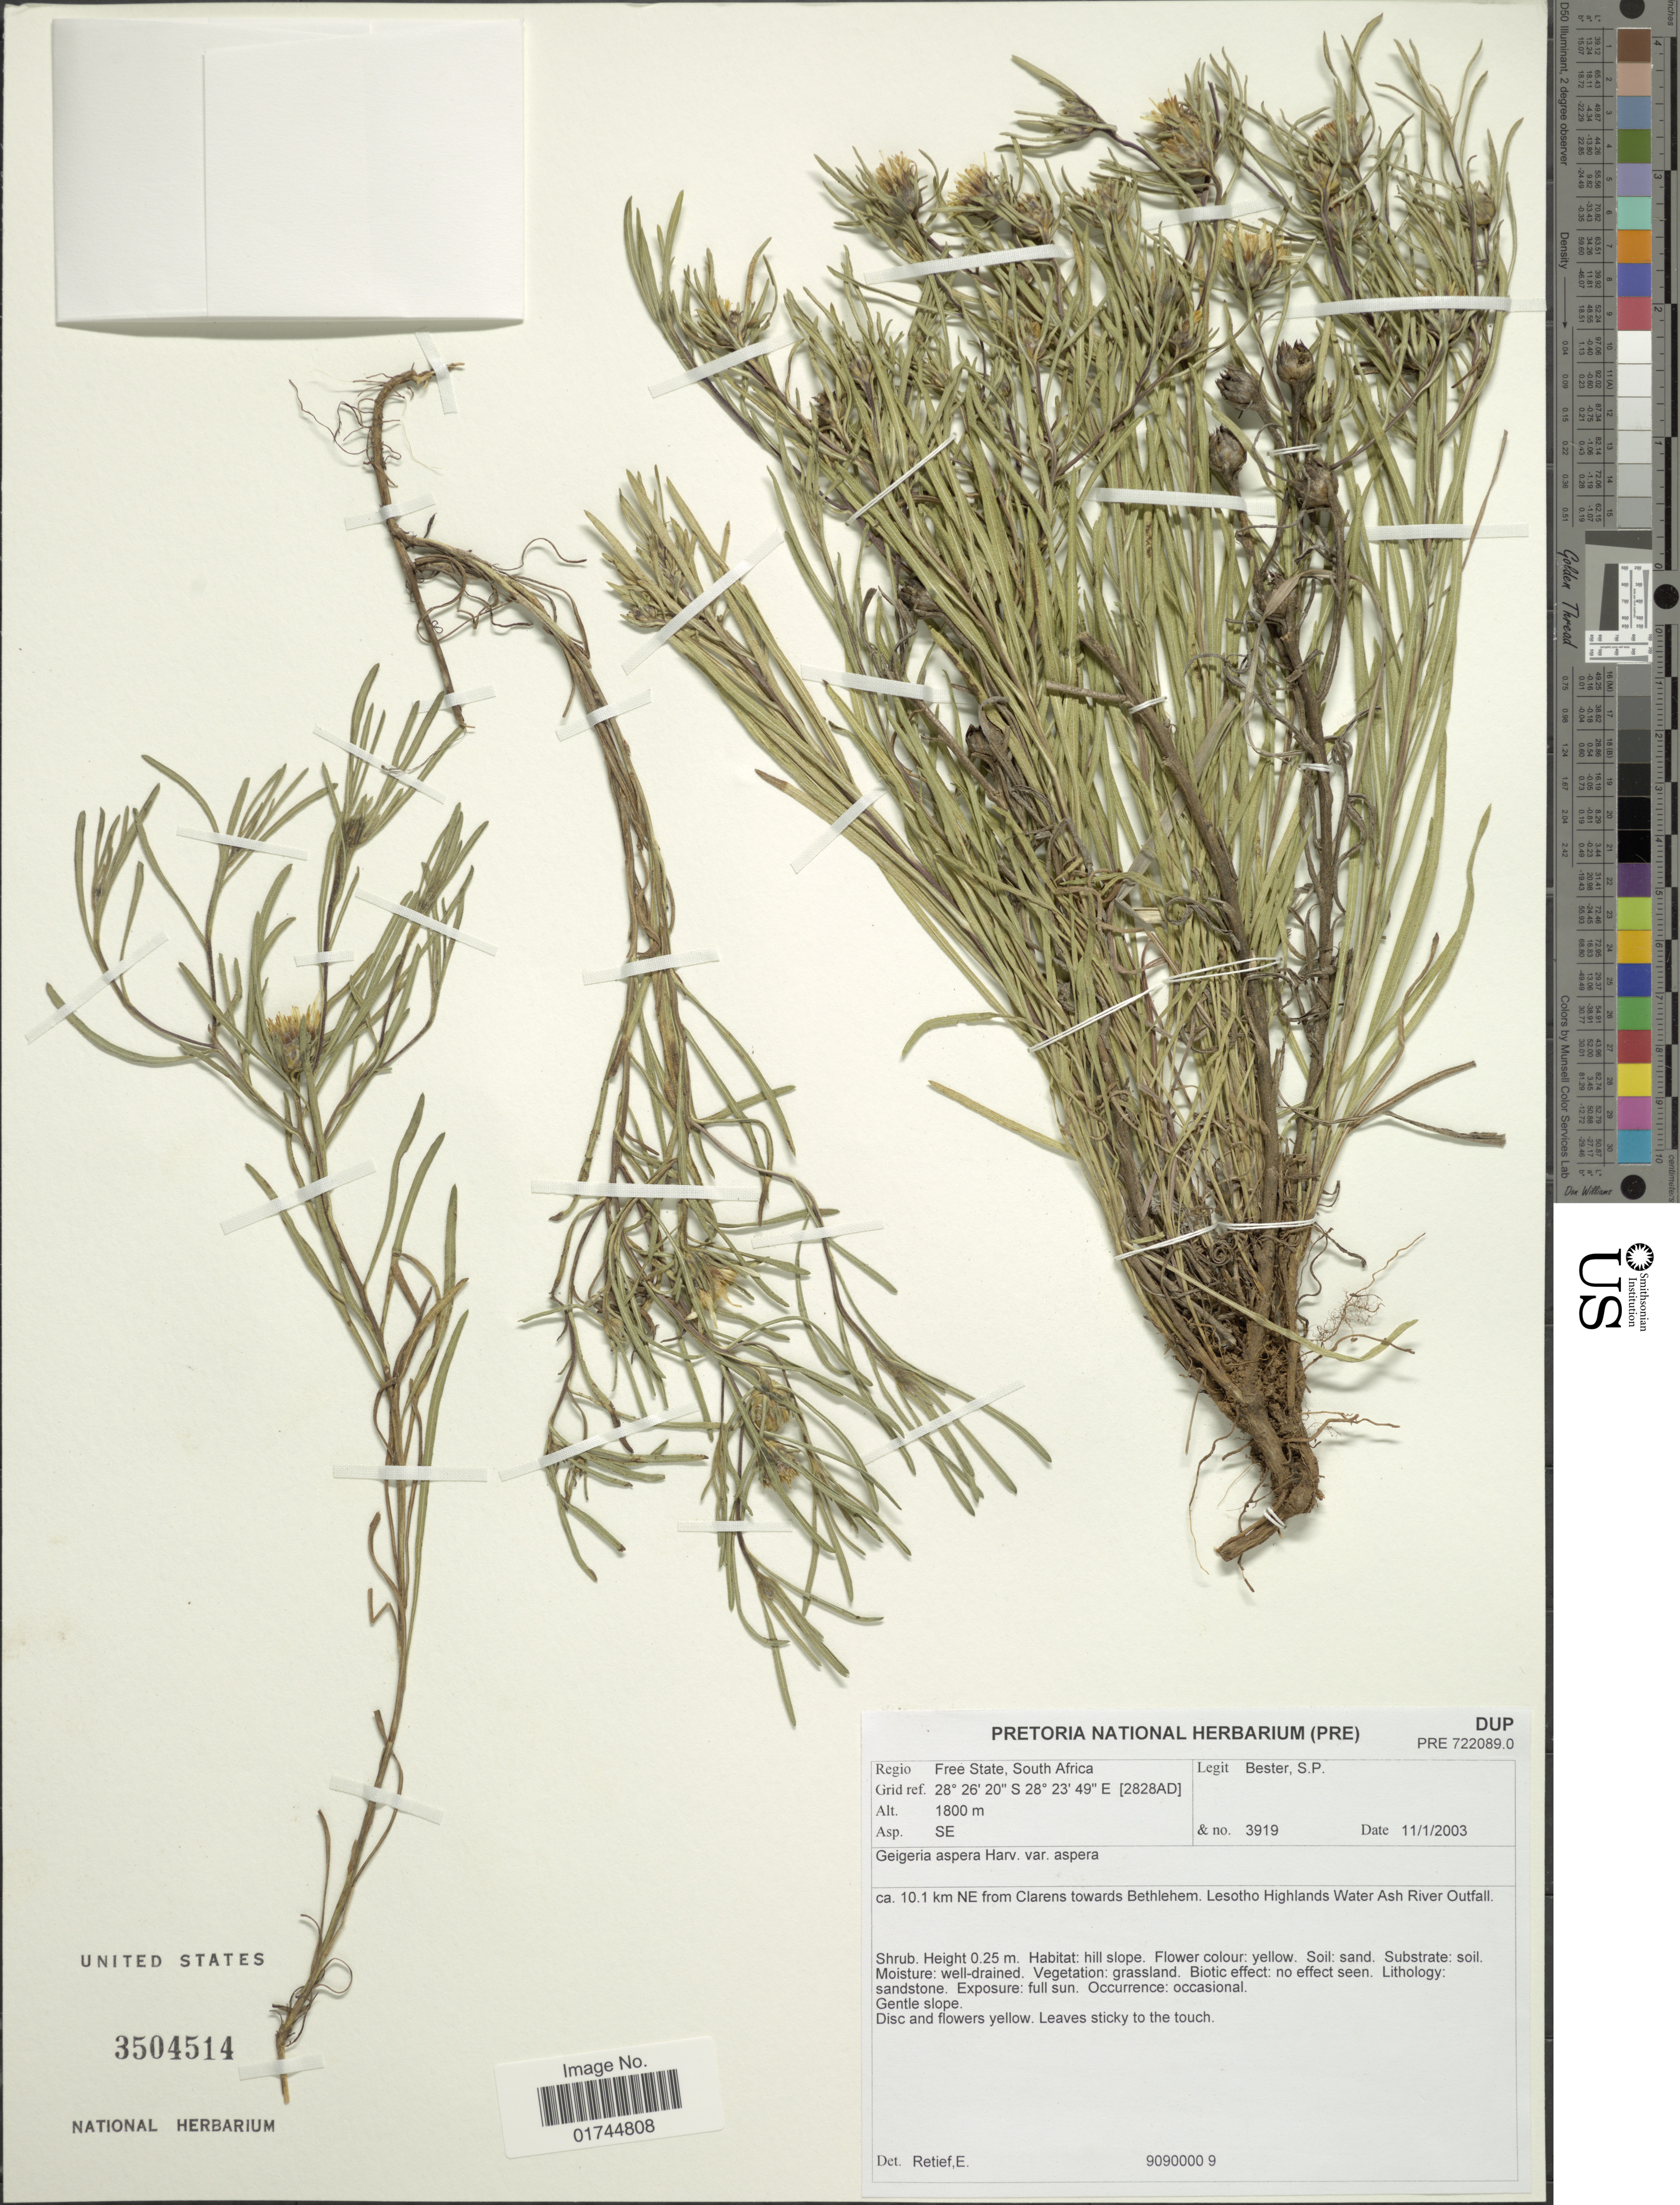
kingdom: Plantae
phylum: Tracheophyta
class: Magnoliopsida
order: Asterales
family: Asteraceae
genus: Geigeria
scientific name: Geigeria aspera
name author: Harv.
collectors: S. Bester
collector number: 3919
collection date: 2003-01-11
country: South Africa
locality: Free State, ca. 10.1 km NE from Clarens towards Bethlehem, Lesotho Highlands Water Ash River Outfall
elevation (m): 1800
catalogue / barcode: US 3504514